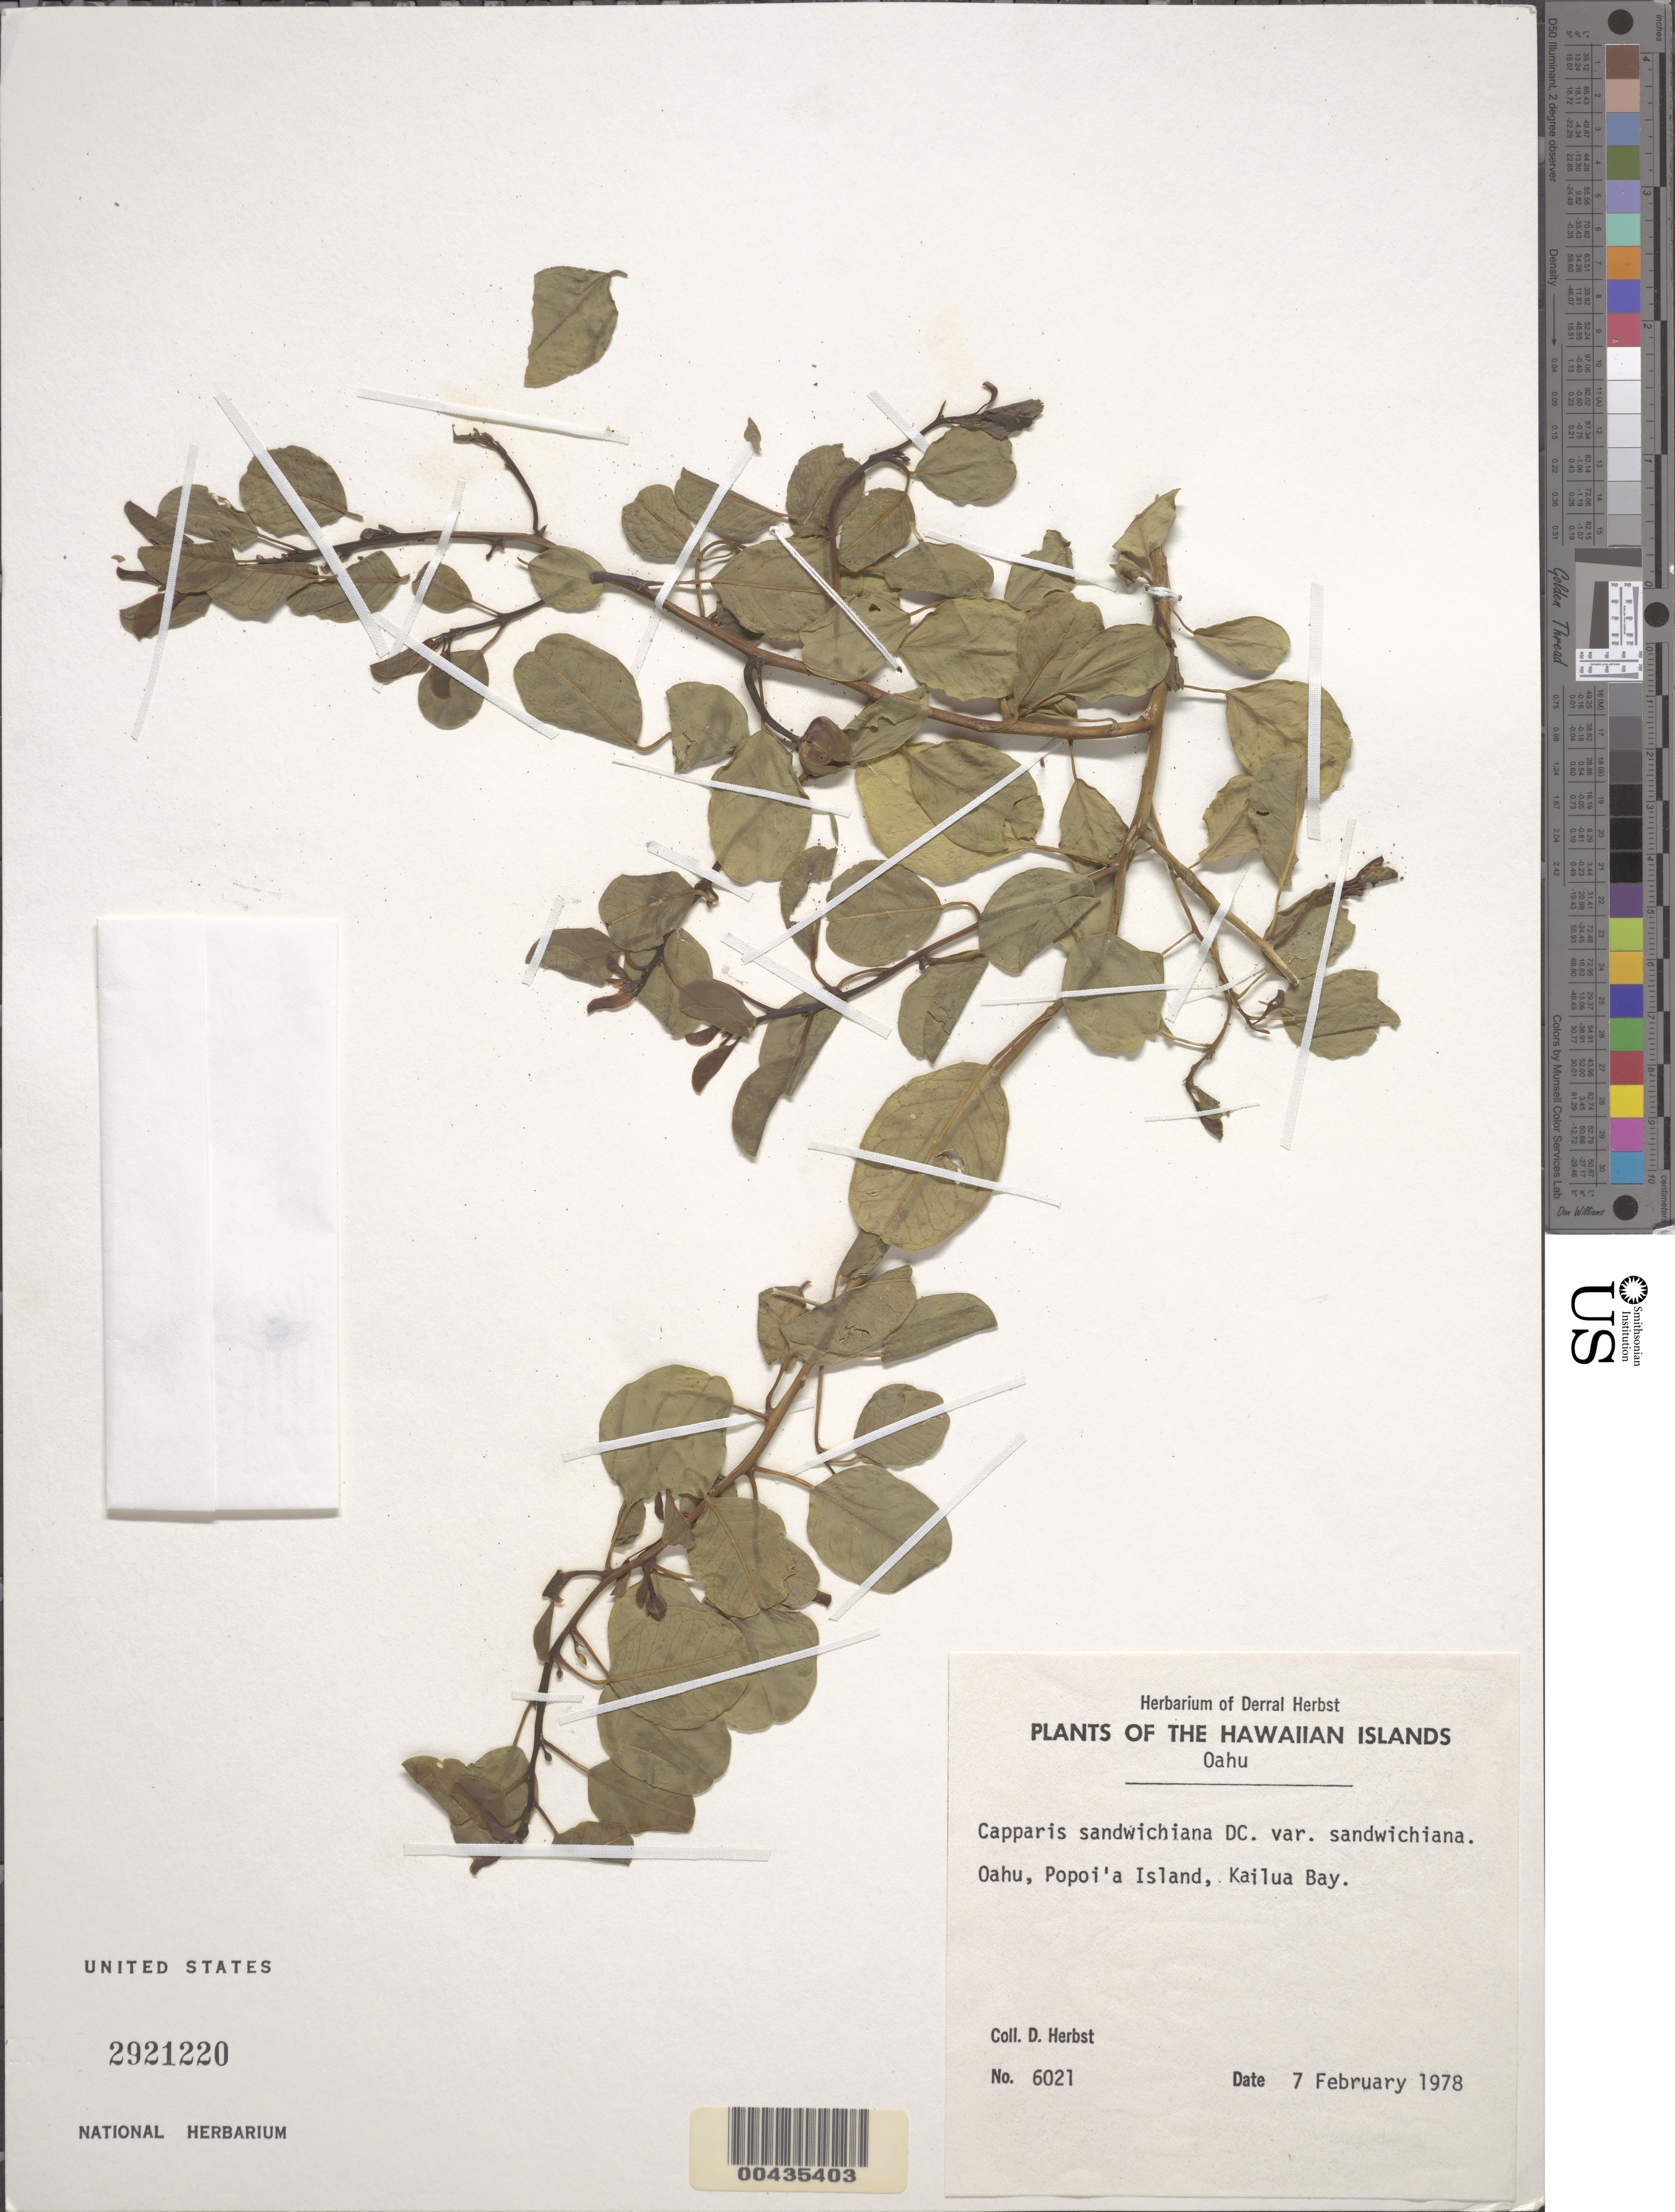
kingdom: Plantae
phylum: Tracheophyta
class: Magnoliopsida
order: Brassicales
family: Capparaceae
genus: Capparis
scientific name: Capparis sandwichiana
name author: DC.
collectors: D. R. Herbst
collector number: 6021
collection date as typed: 7 Feb 1978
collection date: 1978-02-07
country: United States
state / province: Hawaii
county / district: Honolulu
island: Oahu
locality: Popoi'a Island, Kailua Bay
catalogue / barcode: US 2921220